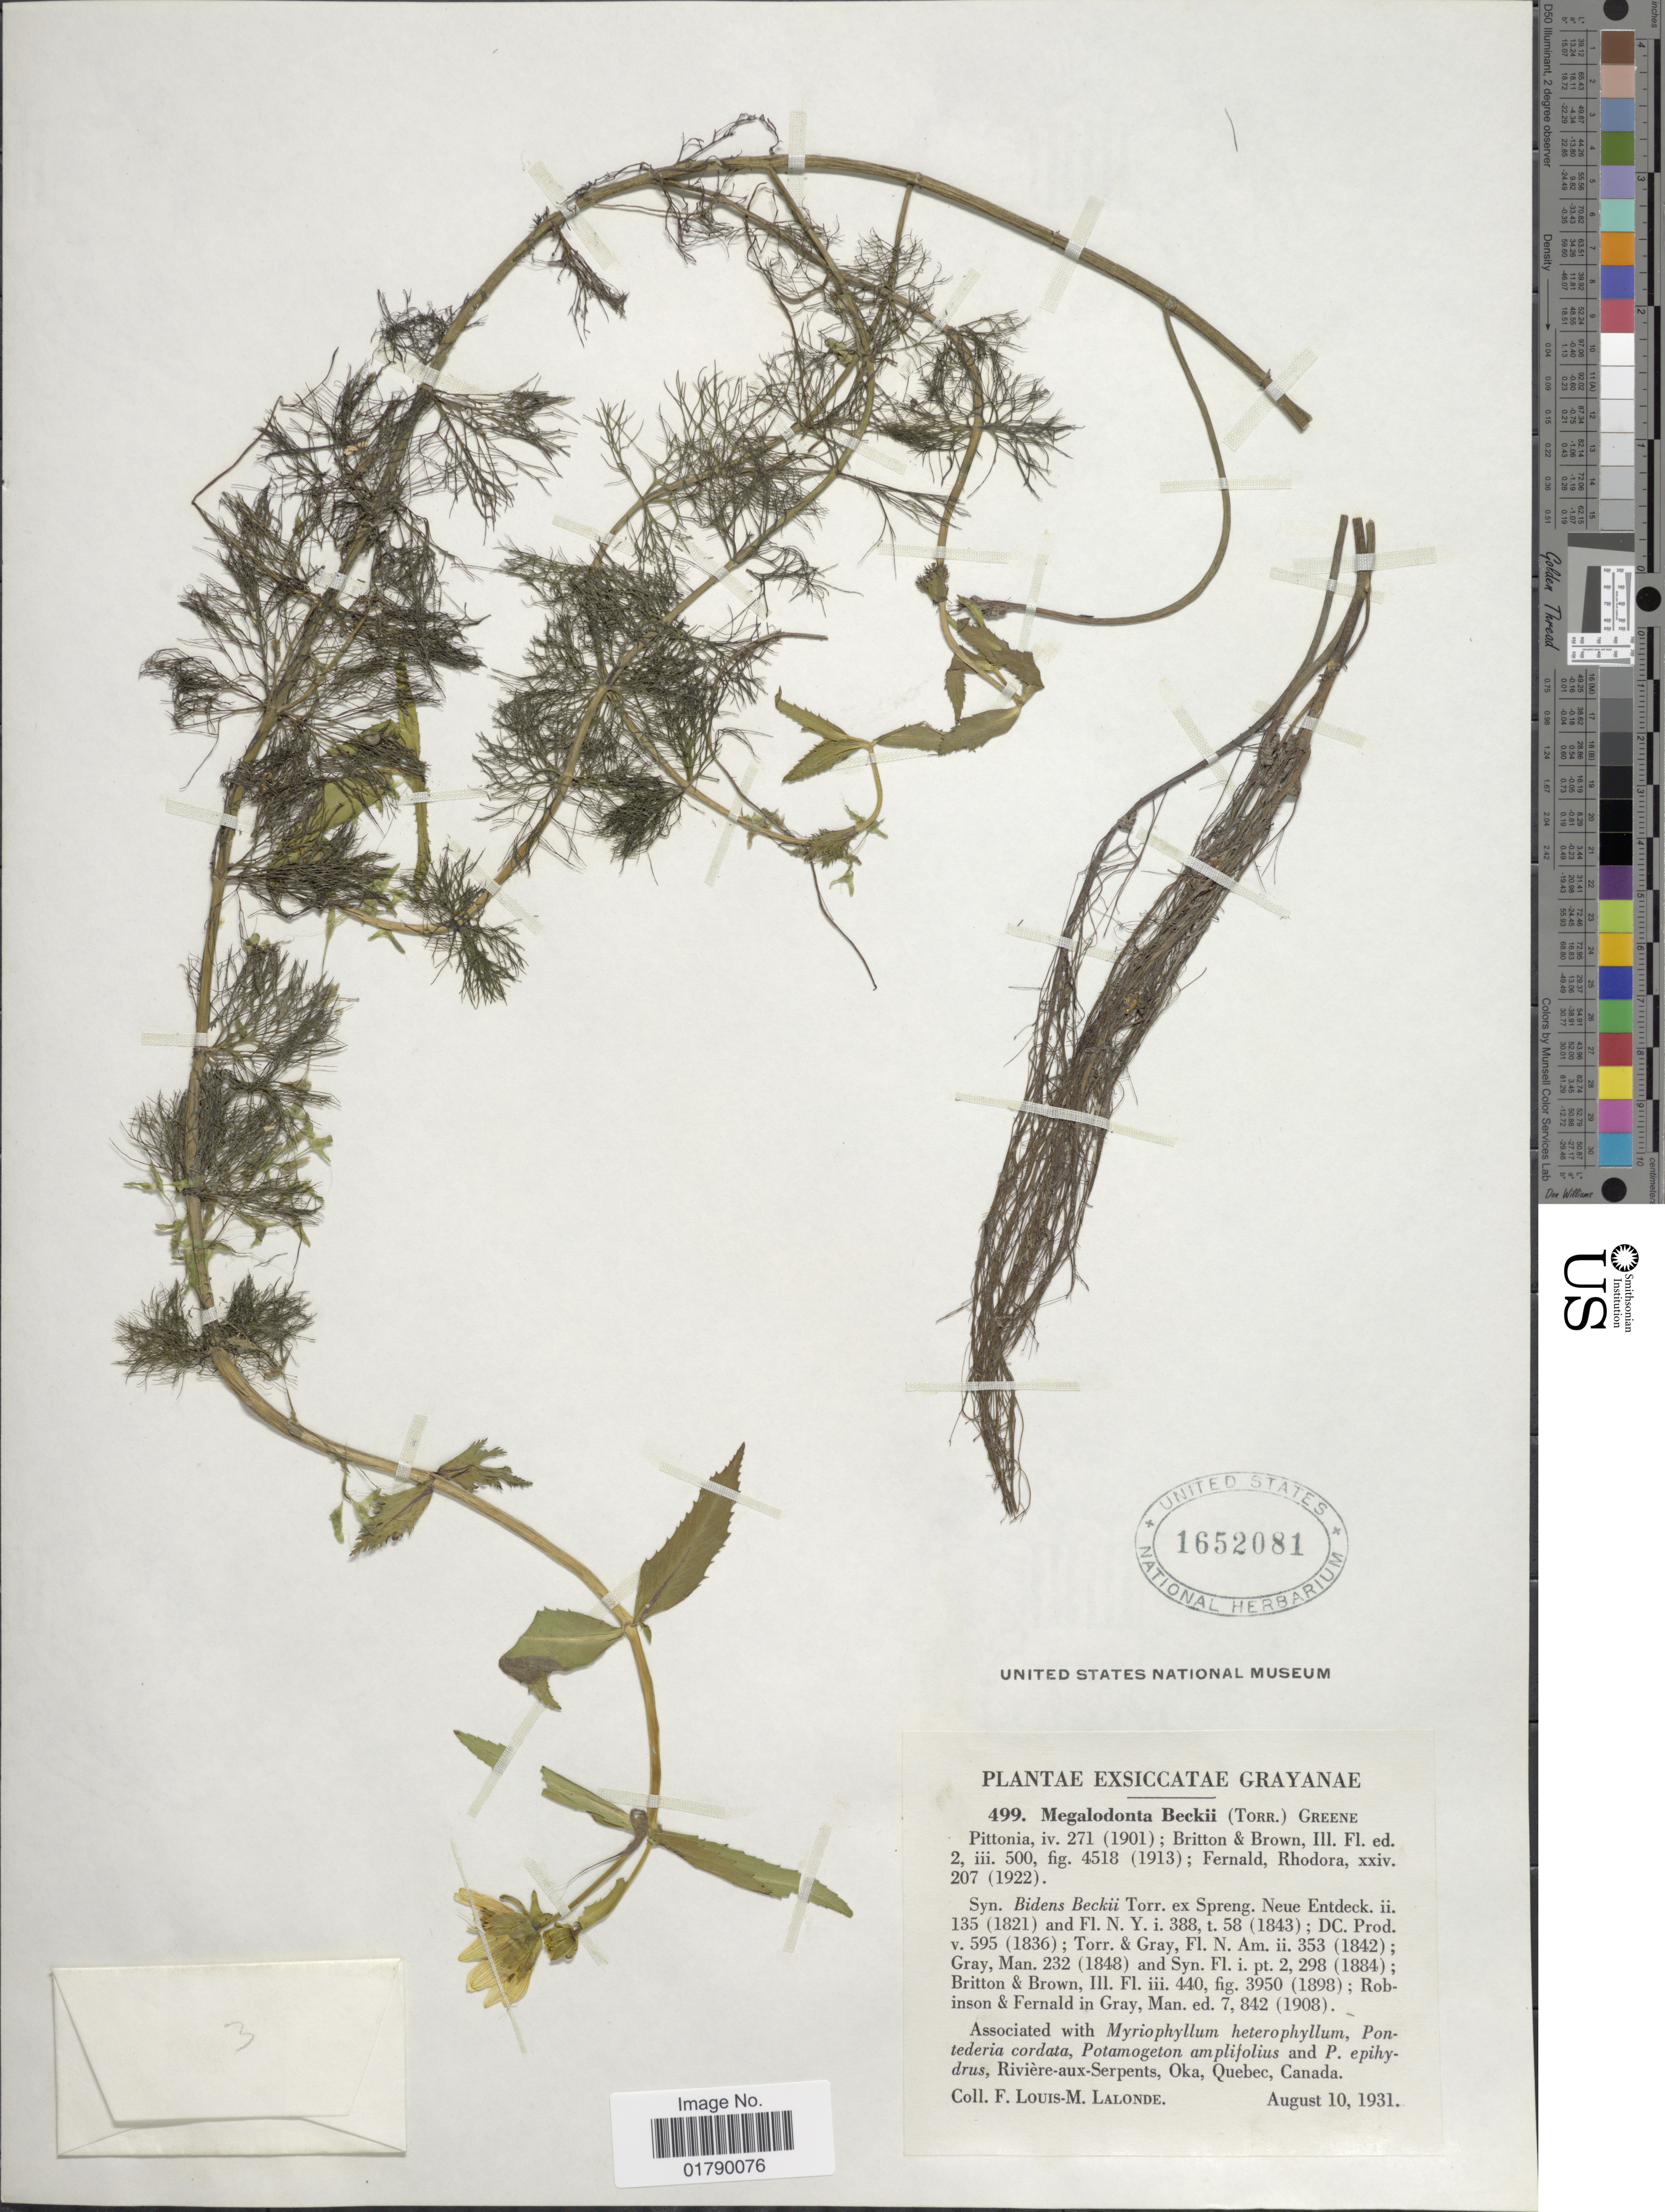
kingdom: Plantae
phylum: Tracheophyta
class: Magnoliopsida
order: Asterales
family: Asteraceae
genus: Megalodonta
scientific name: Megalodonta sp.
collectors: L.-M. LaLonde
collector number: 499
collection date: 1931-08-10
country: Canada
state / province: Quebec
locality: Grayanae, Riviere aux Serpents, Oka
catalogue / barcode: US 1652081